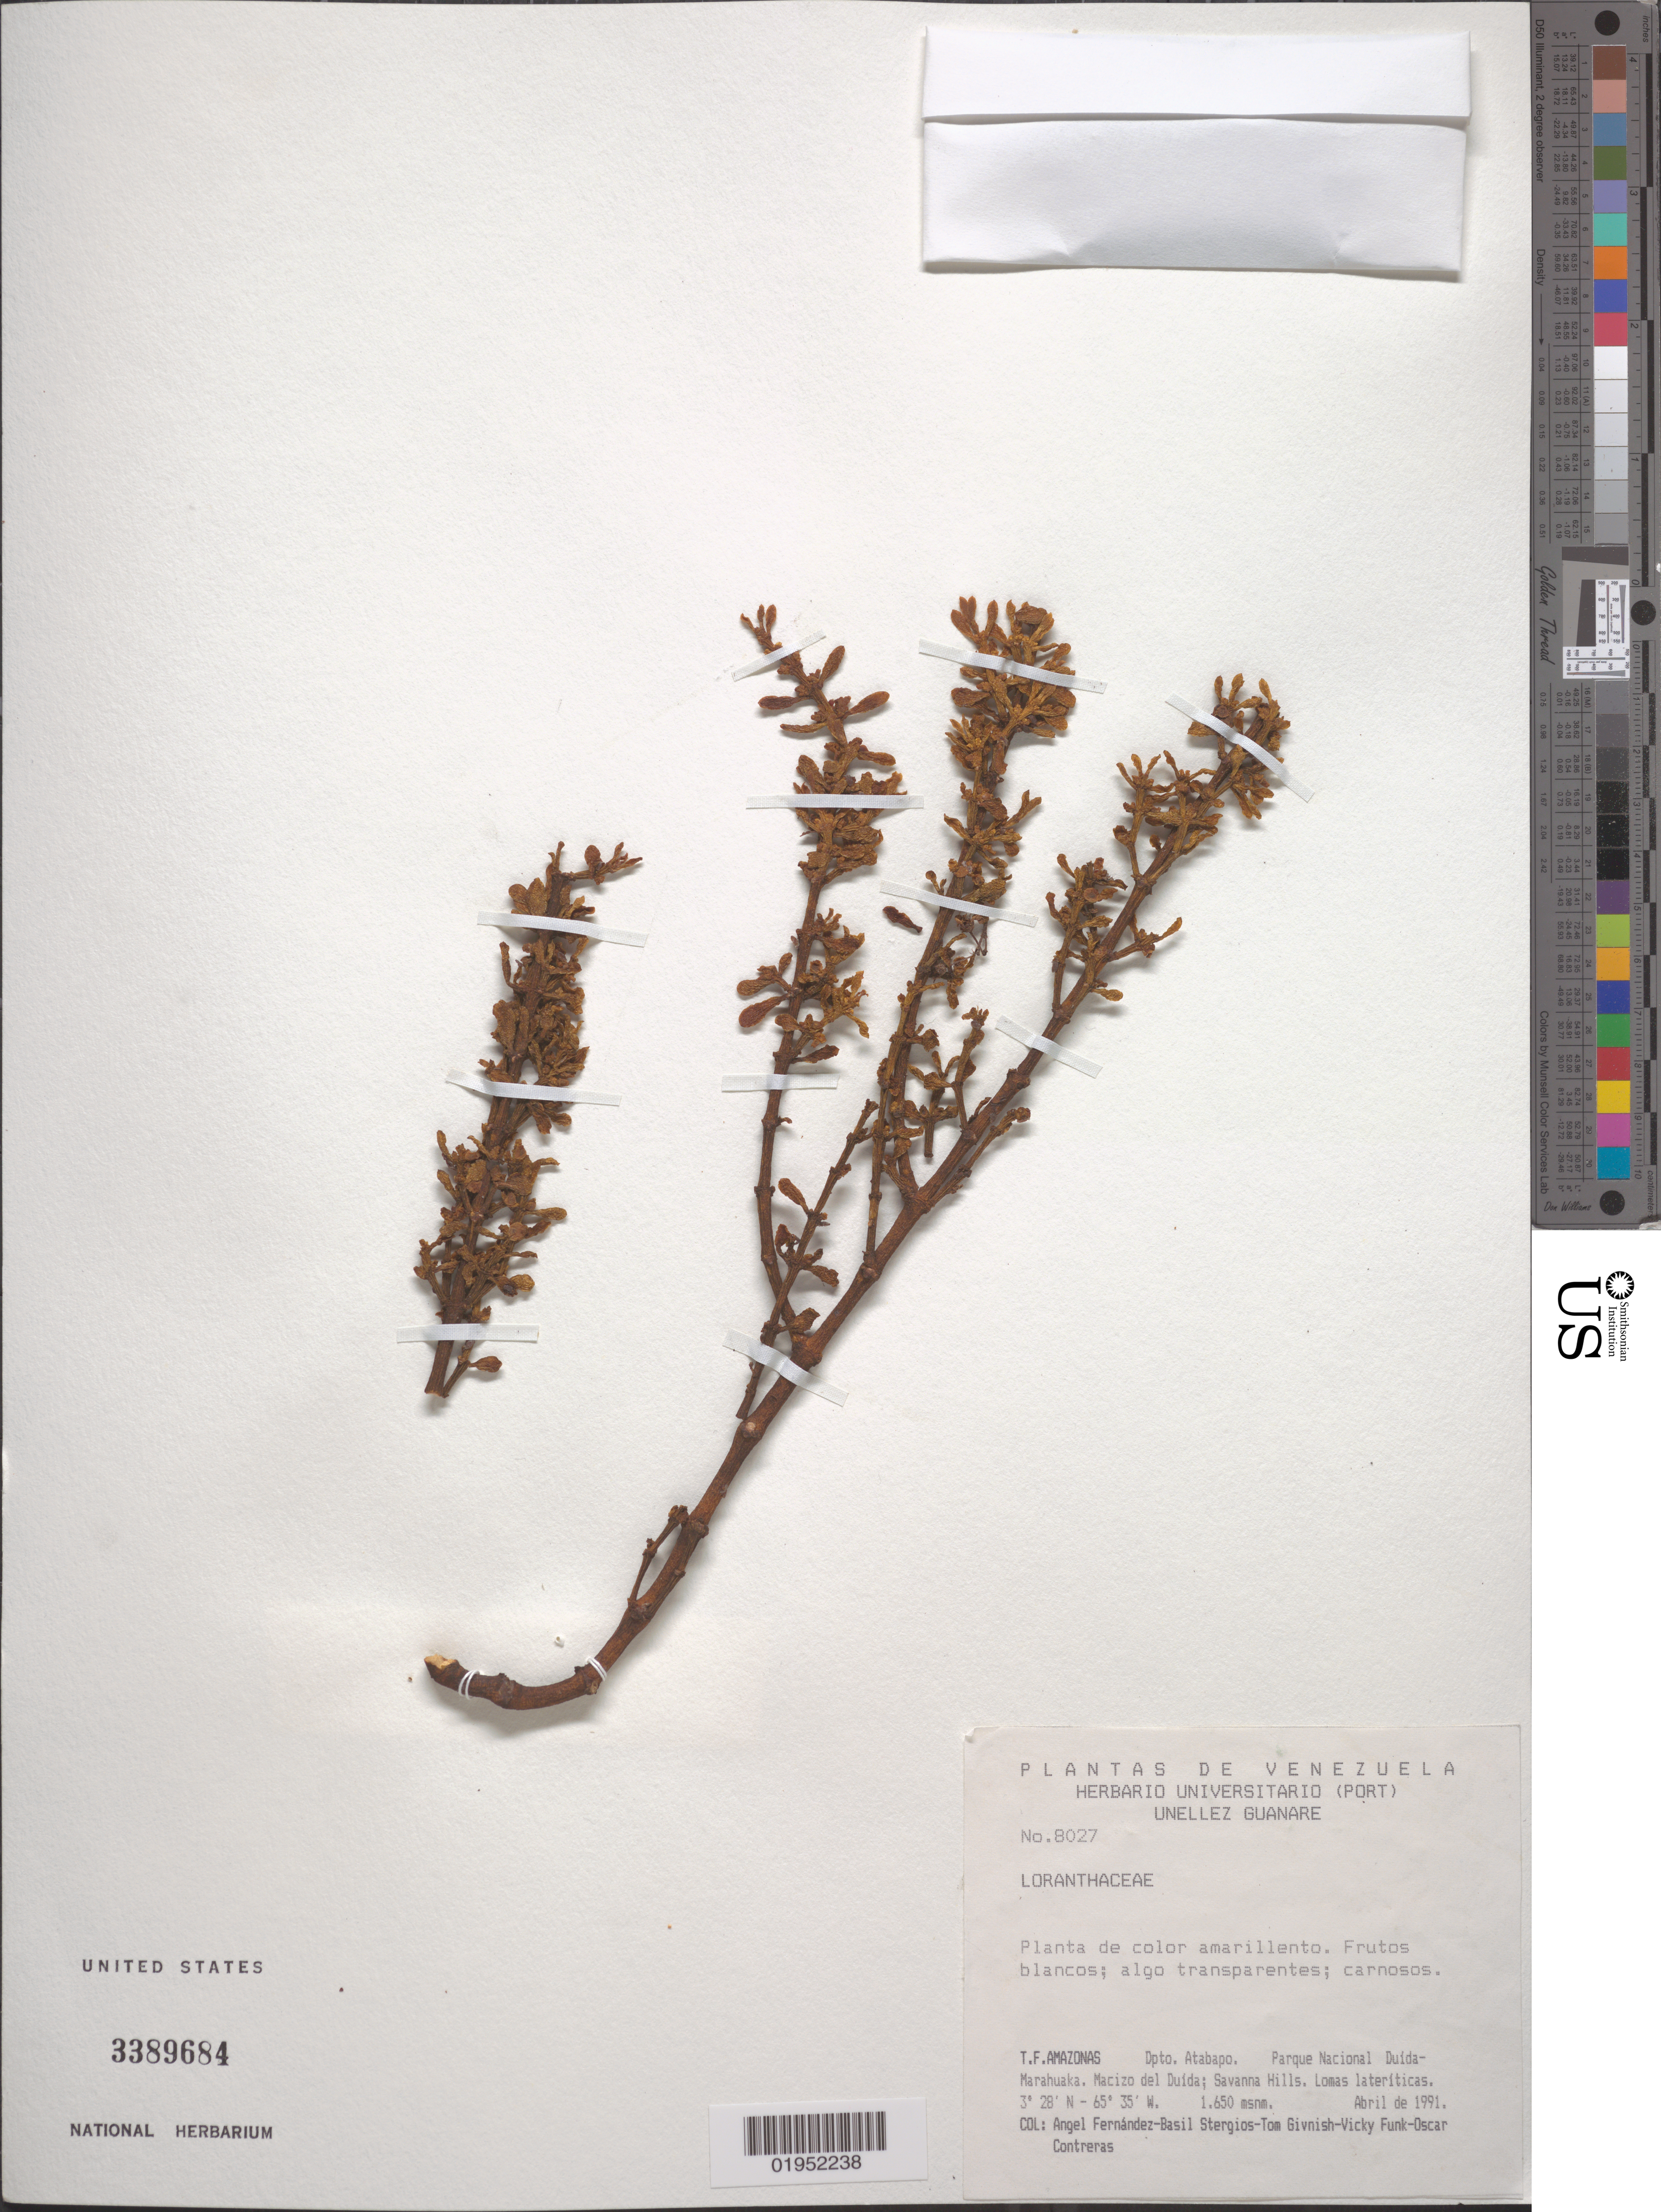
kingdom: Plantae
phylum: Tracheophyta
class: Magnoliopsida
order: Santalales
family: Viscaceae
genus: Dendrophthora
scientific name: Dendrophthora sp.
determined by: Caraballo-Ortiz, Marcos A., (MISS), University of Mississippi (UNITED STATES)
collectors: A. Fernández, B. G. Stergios, T. J. Givnish, V. Funk & O. Contreras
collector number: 8027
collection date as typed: Apr 1991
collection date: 1991-04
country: Venezuela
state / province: Amazonas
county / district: Atabapo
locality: Parque National Duida-Marahuaka, Macizo del Duida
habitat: Lomas lateriticas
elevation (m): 1650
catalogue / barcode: US 3389684